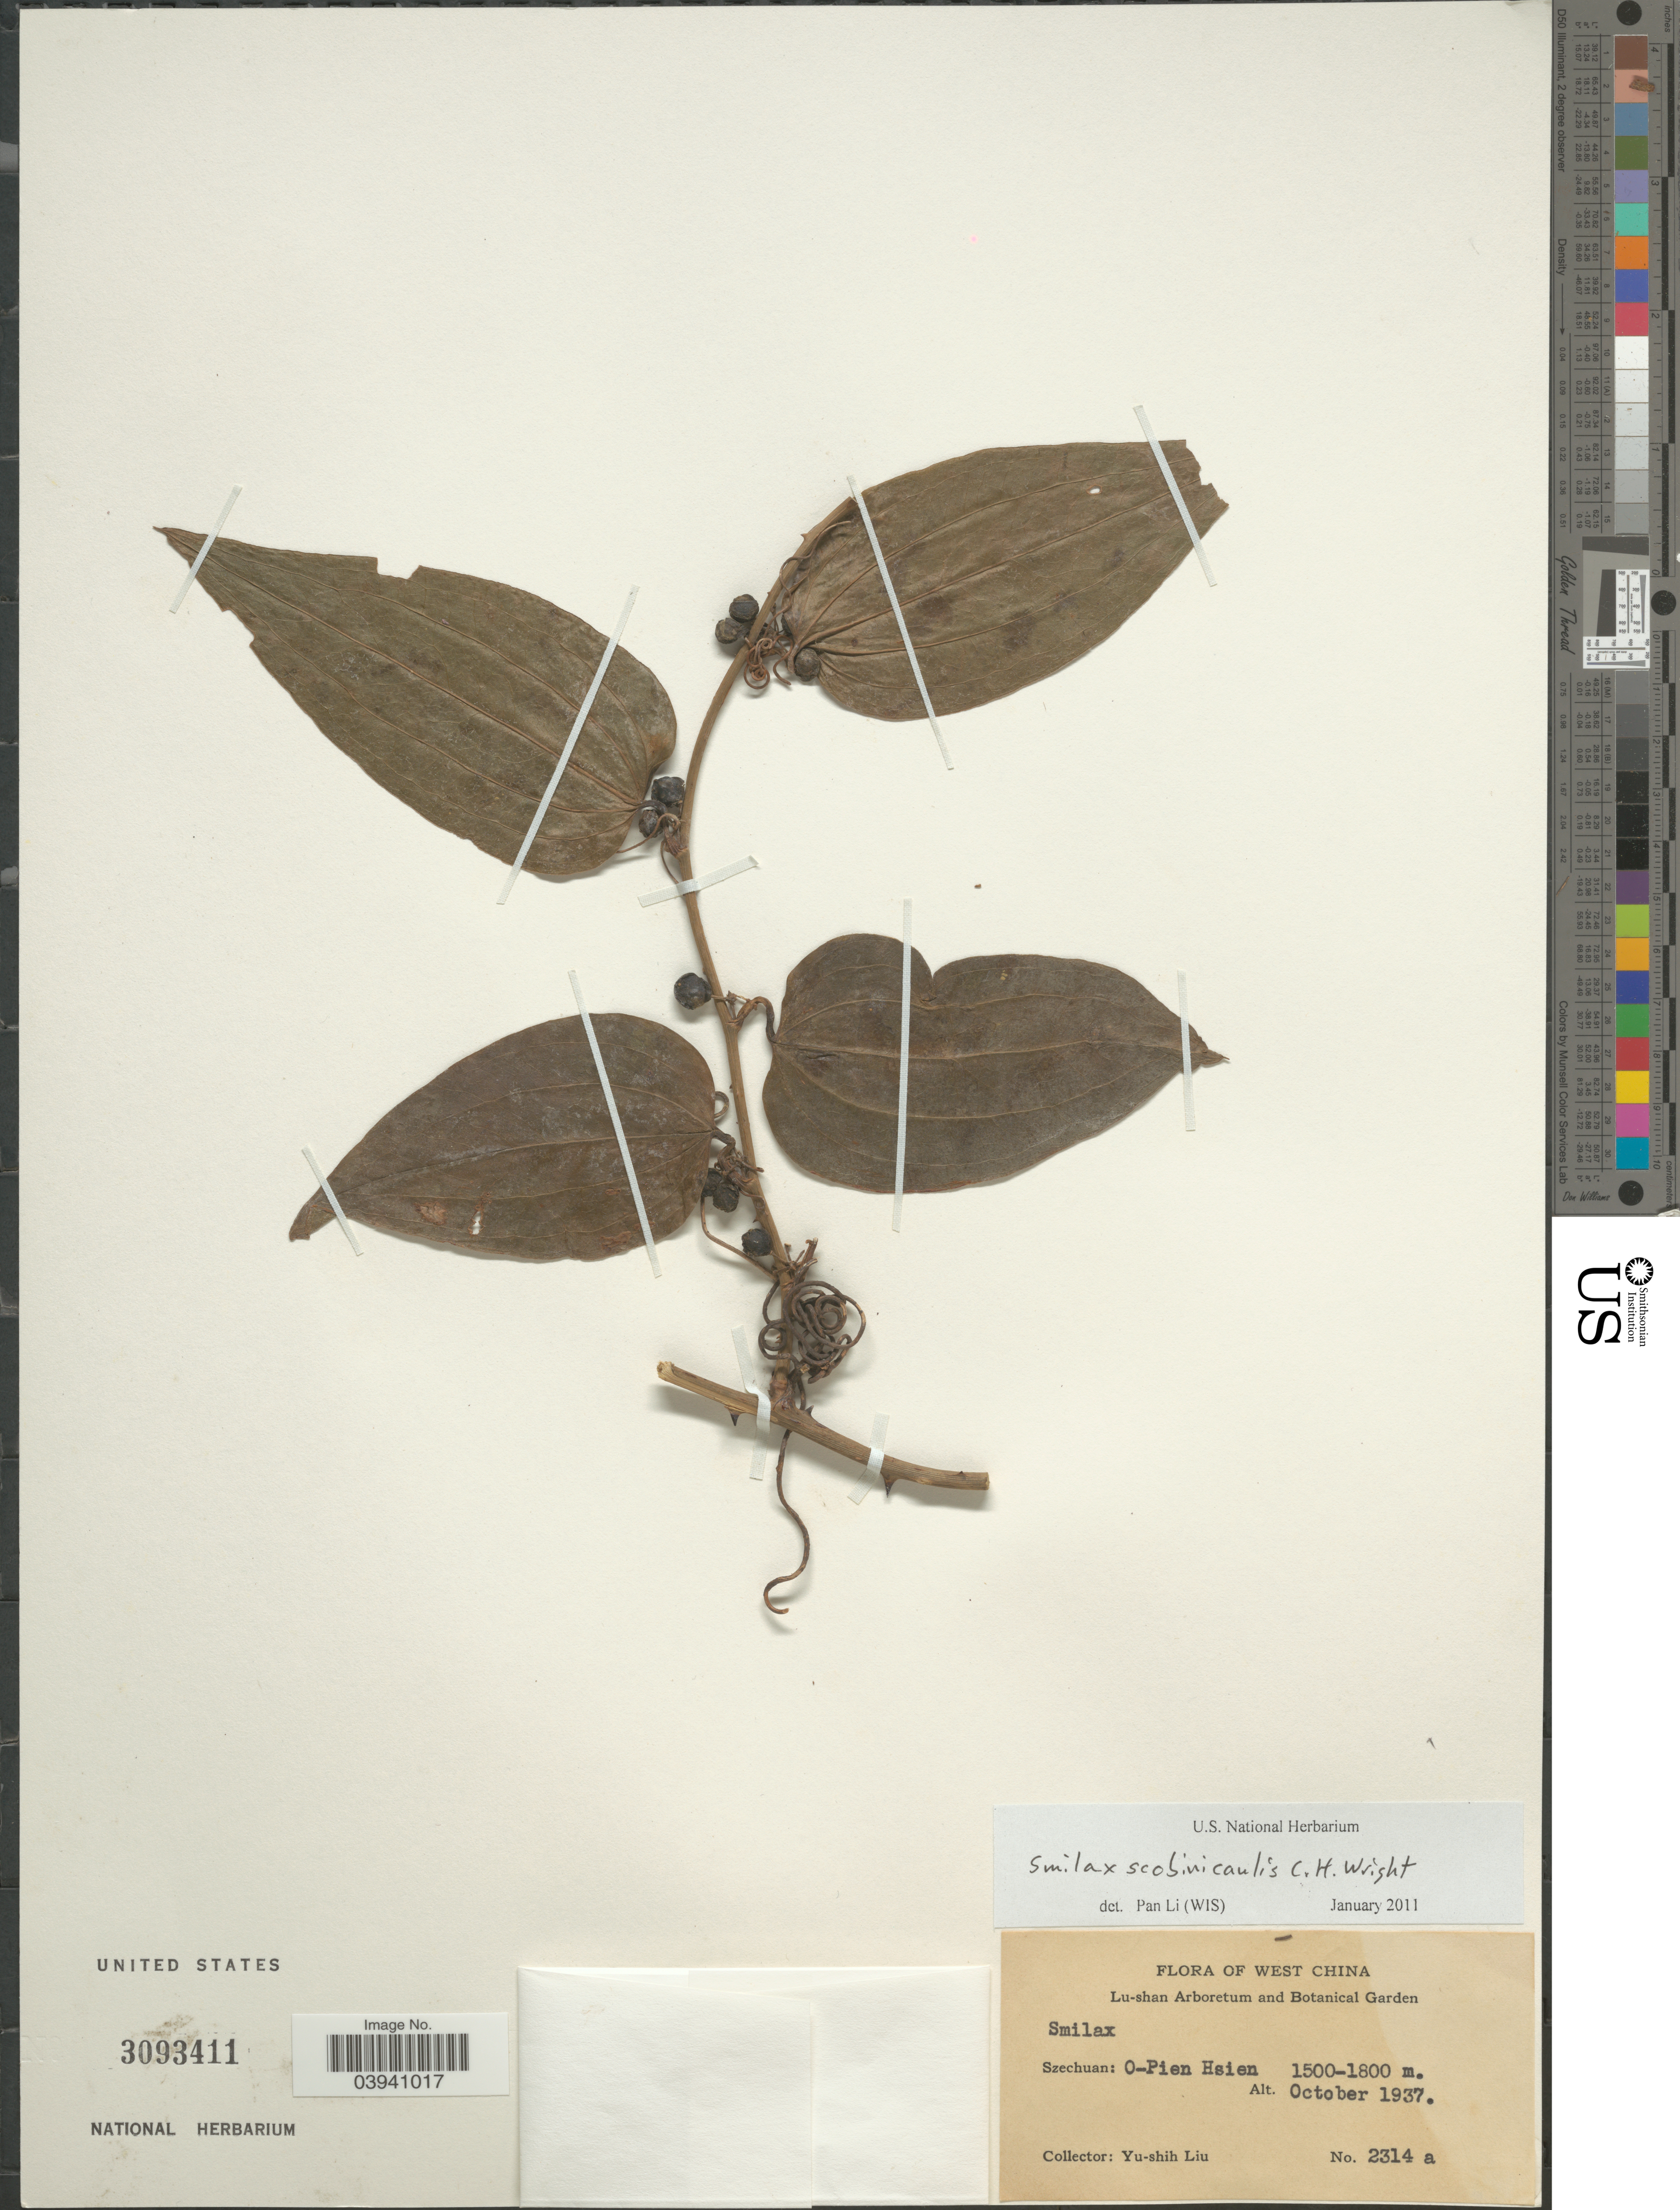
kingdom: Plantae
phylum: Tracheophyta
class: Liliopsida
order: Liliales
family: Smilacaceae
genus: Smilax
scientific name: Smilax scobinicaulis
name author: C.H. Wright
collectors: Y.-S. Liu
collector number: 2314 a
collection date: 1937-10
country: China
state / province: Sichuan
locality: West China. Szechuan: O-Pien Hsien.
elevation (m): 1500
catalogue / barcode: US 3093411